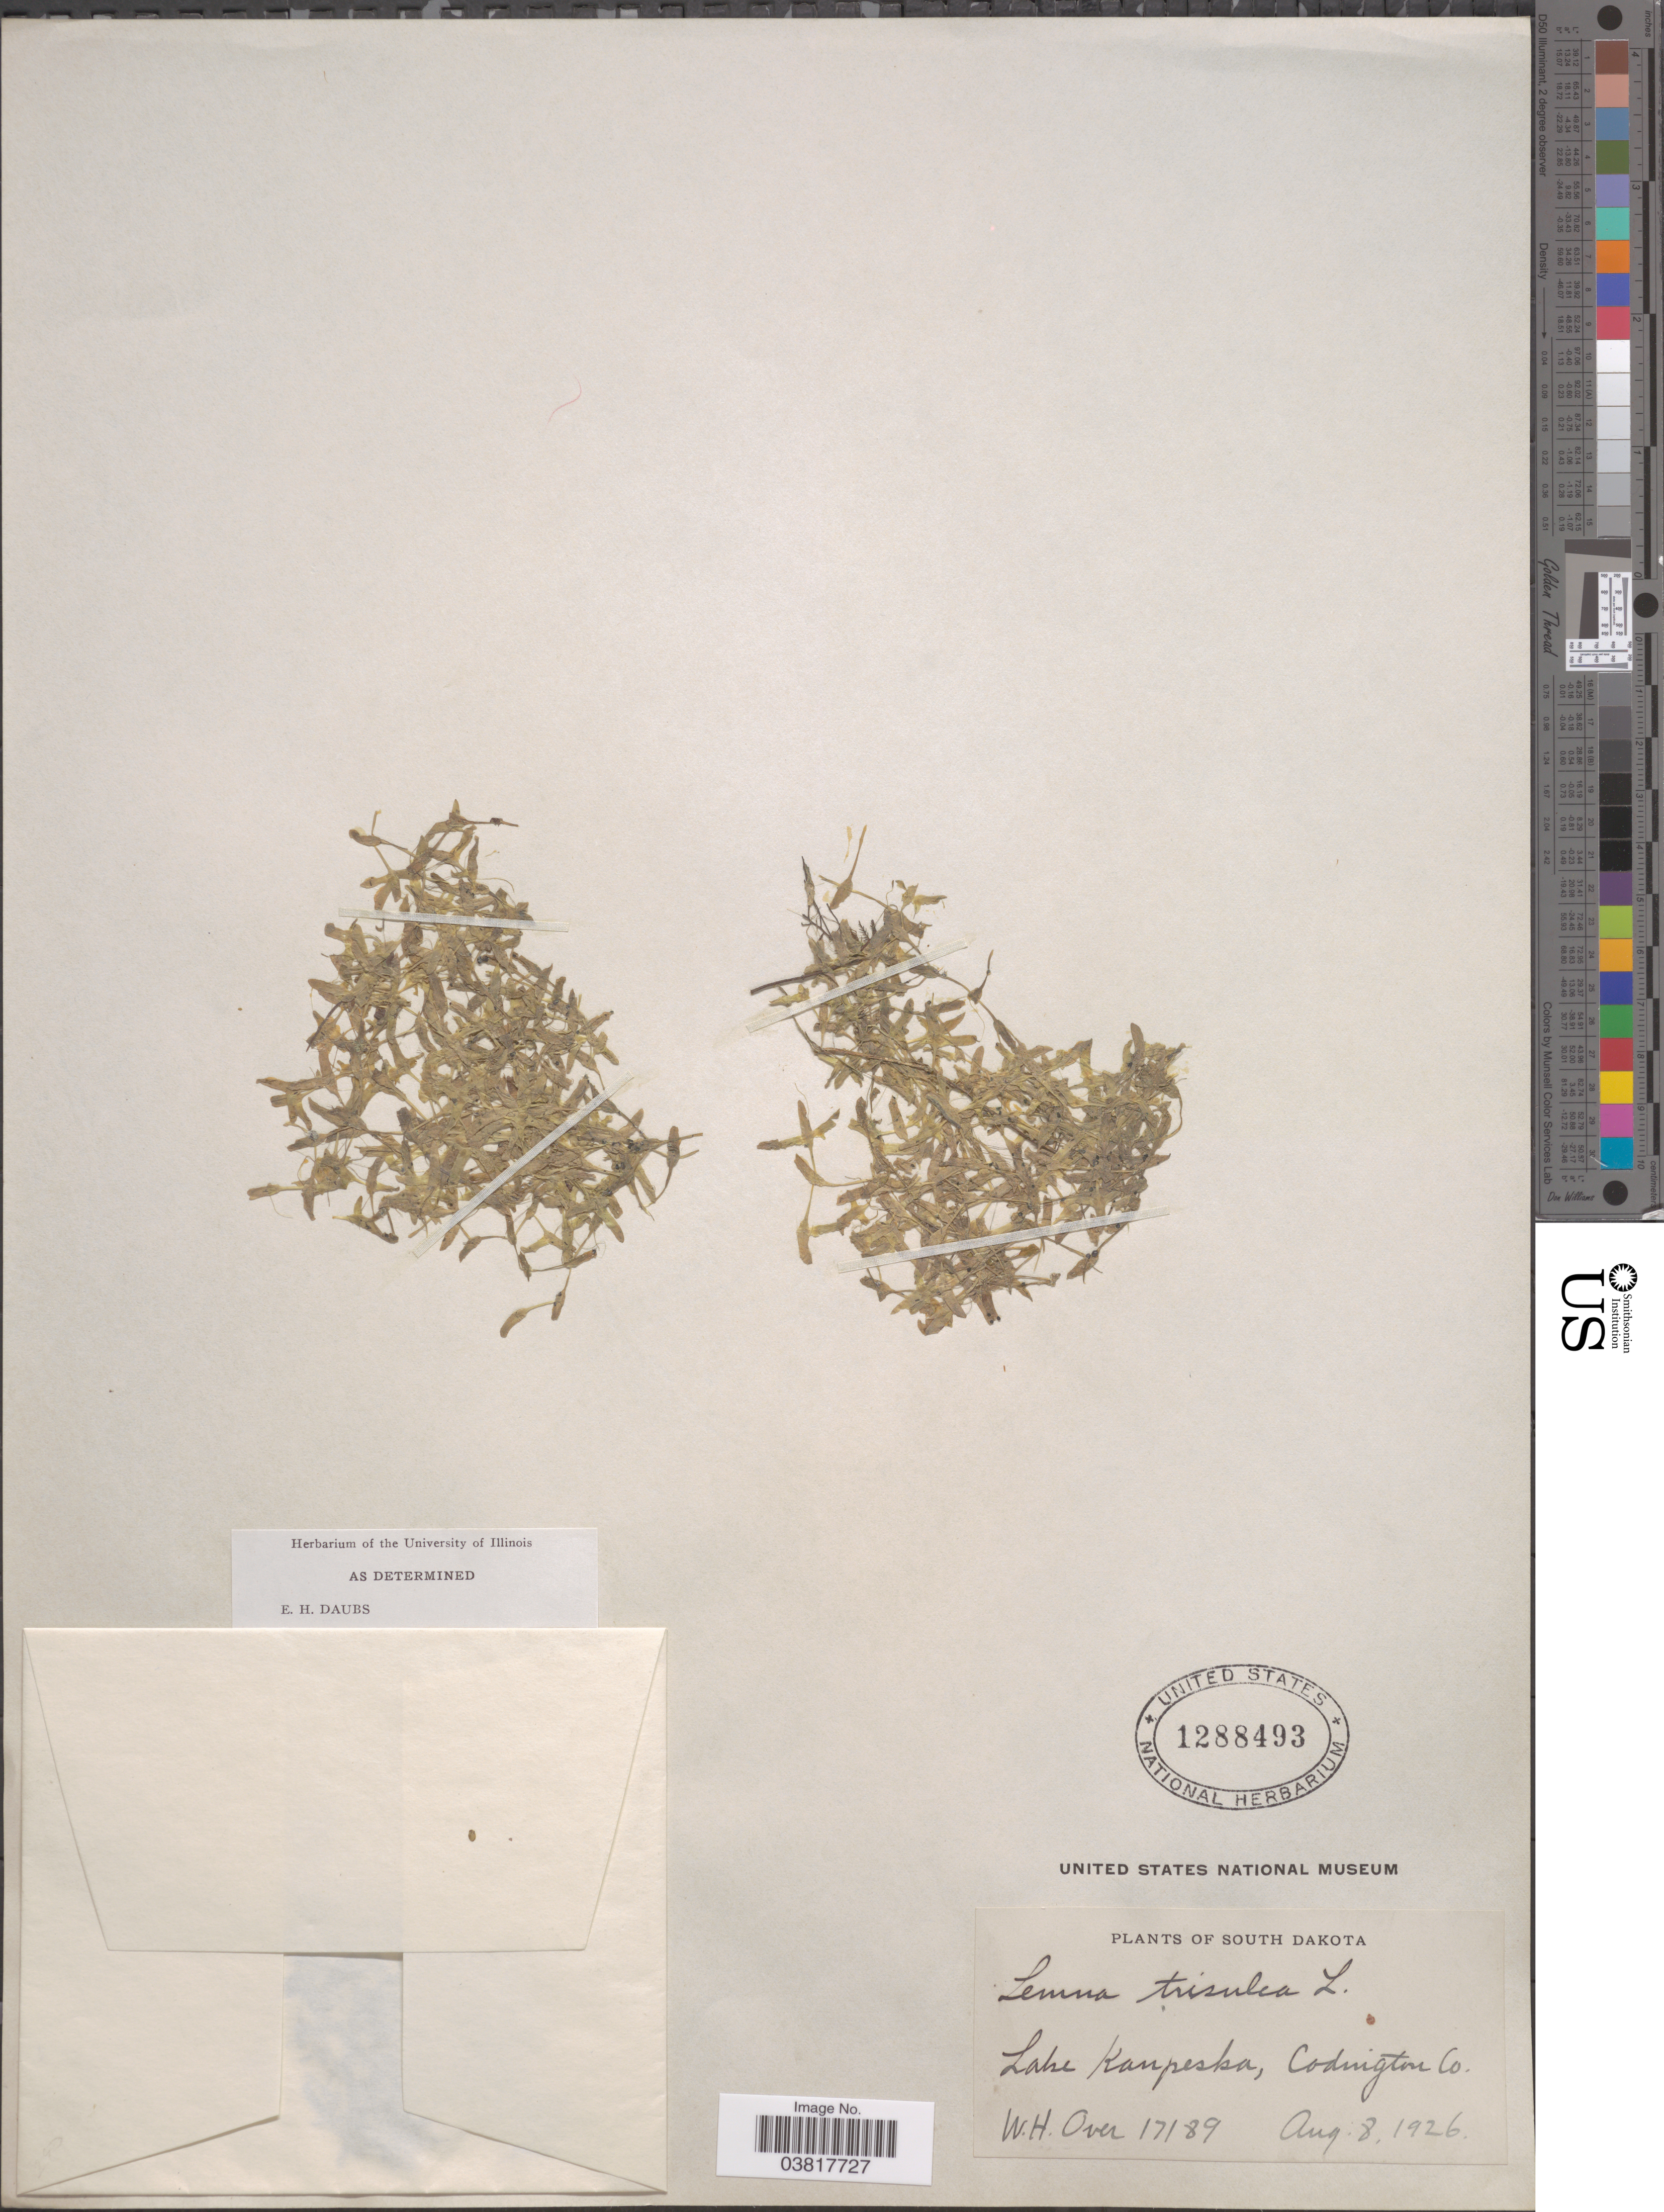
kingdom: Plantae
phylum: Tracheophyta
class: Liliopsida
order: Alismatales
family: Araceae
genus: Lemna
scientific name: Lemna trisulca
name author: L.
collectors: W. Over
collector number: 17189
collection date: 1926-08-08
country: United States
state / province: South Dakota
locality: Lake Kanpeska, Codington Co.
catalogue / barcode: US 1288493